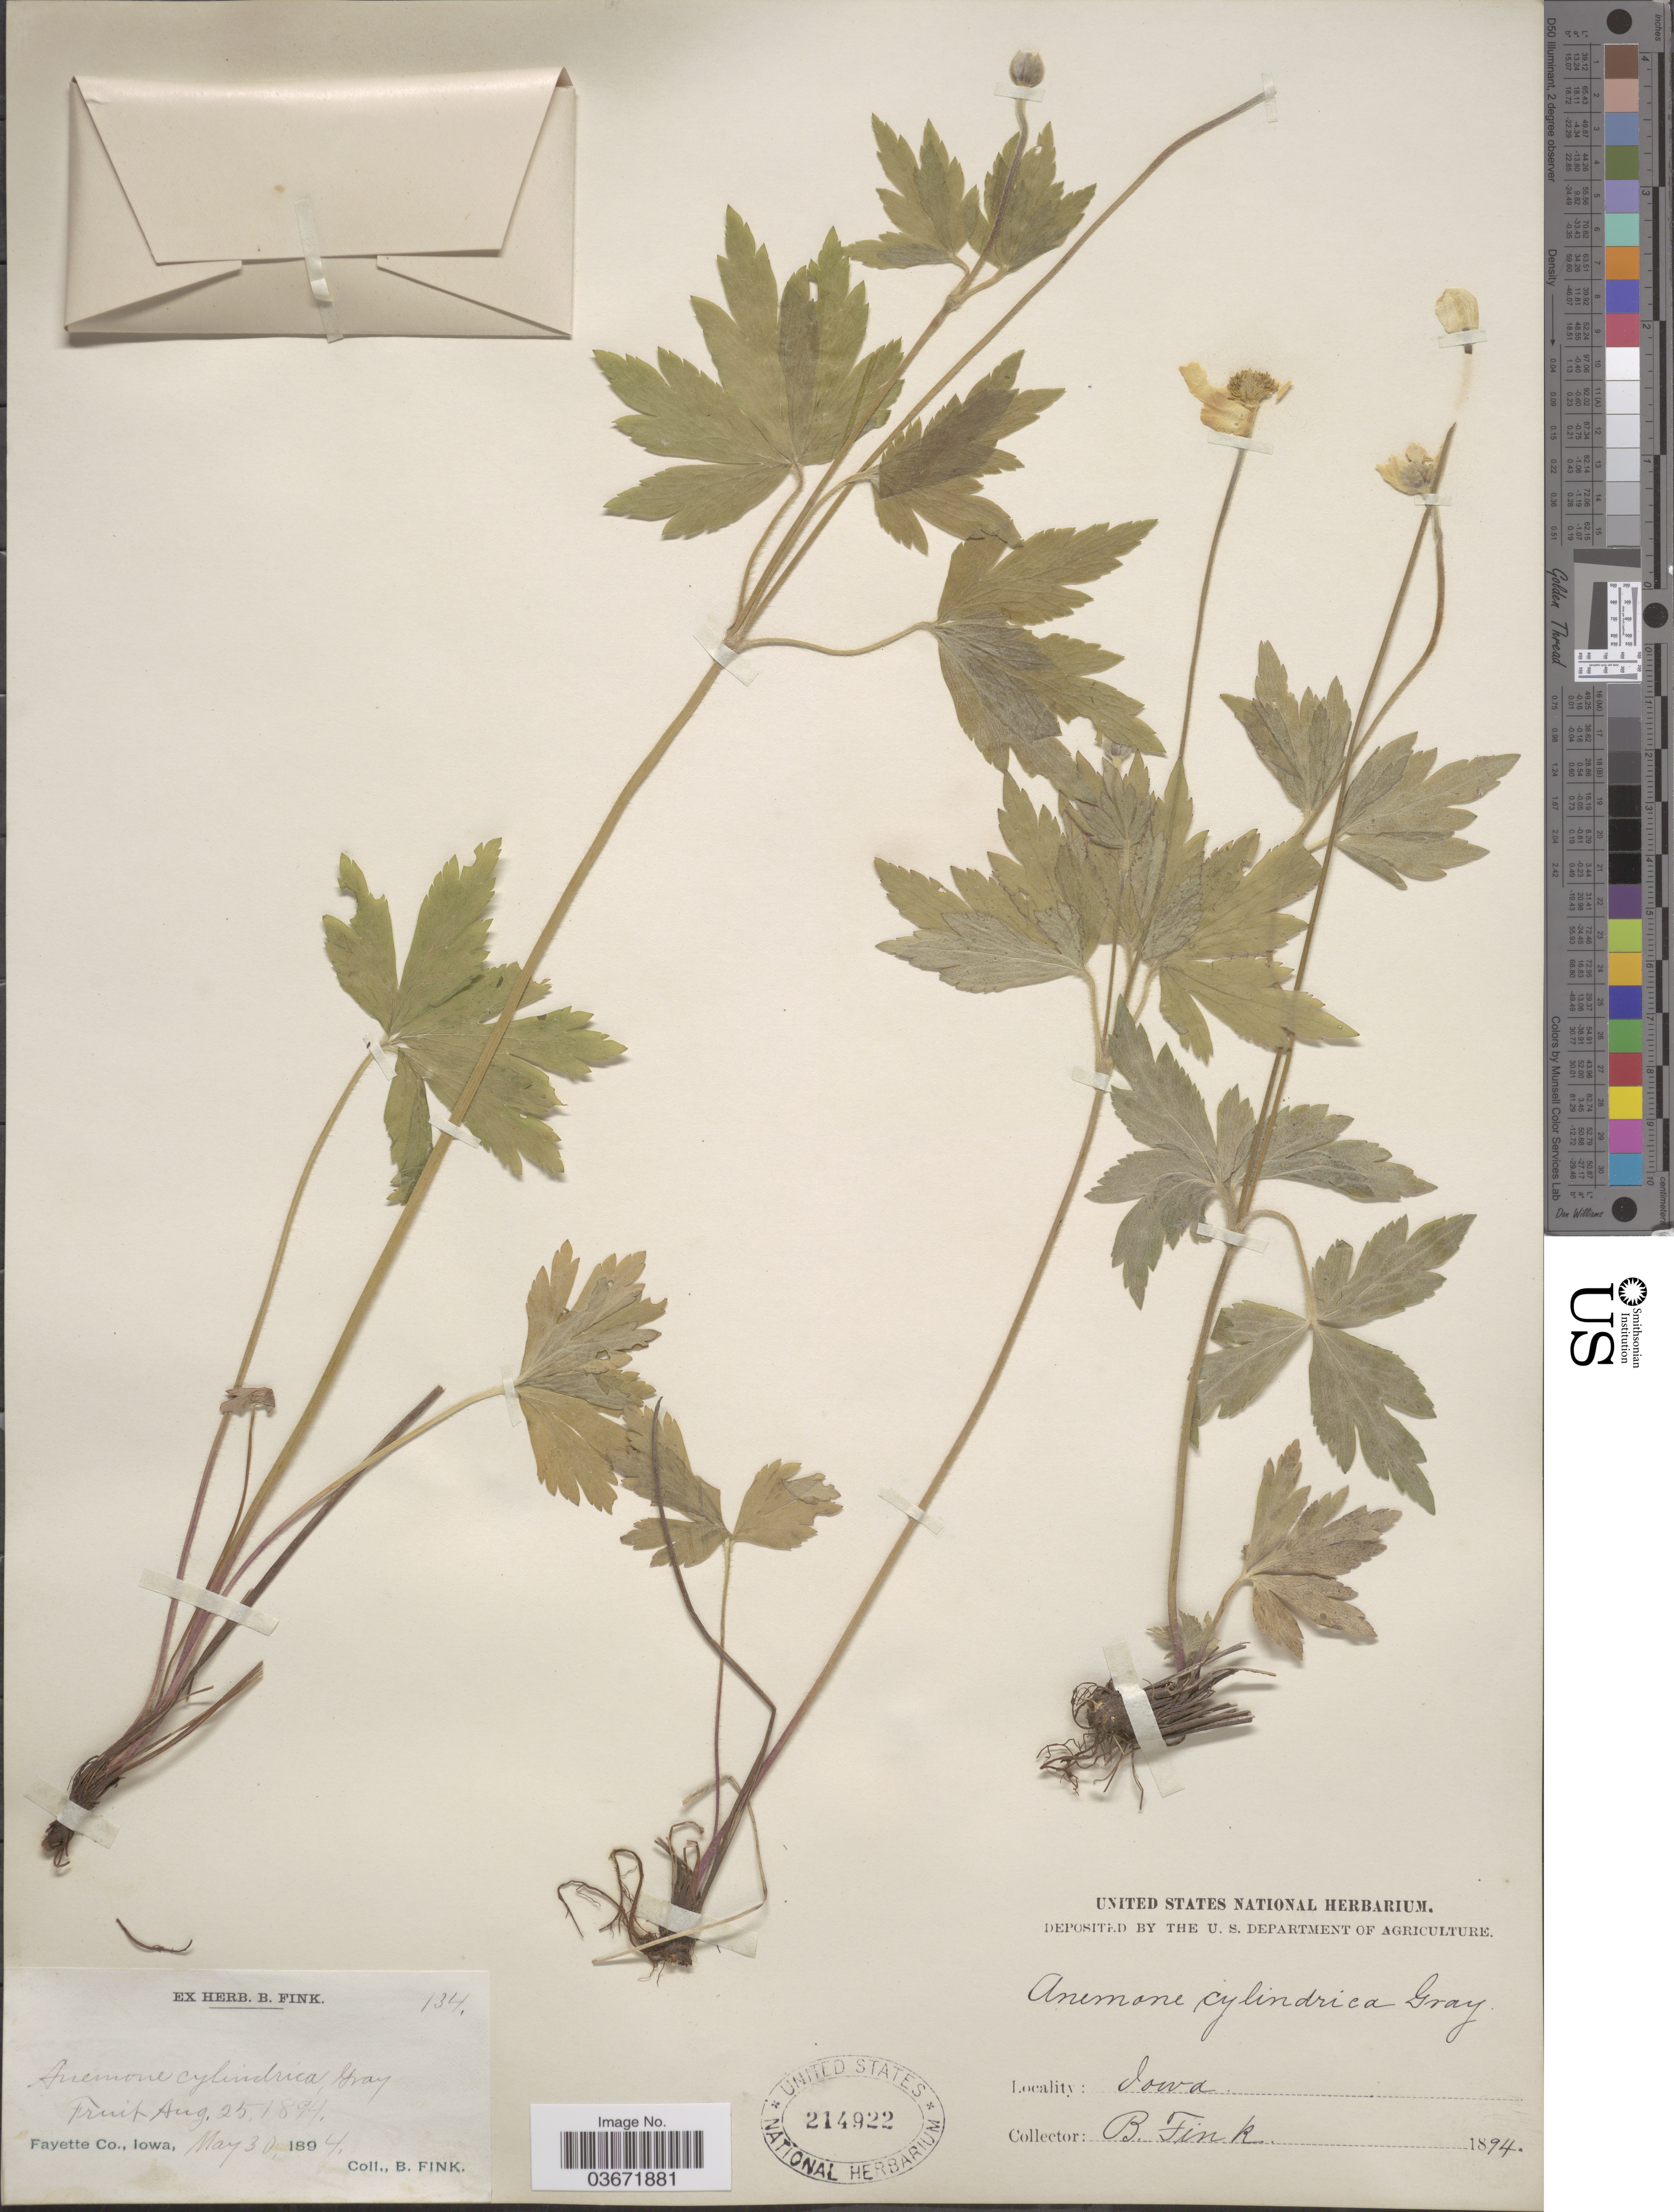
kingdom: Plantae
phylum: Tracheophyta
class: Magnoliopsida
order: Ranunculales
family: Ranunculaceae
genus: Anemone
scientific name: Anemone cylindrica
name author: A. Gray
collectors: B. Fink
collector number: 134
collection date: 1894-05-30/1894-08-25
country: United States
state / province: Iowa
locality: Fayette Co.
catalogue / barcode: US 214922